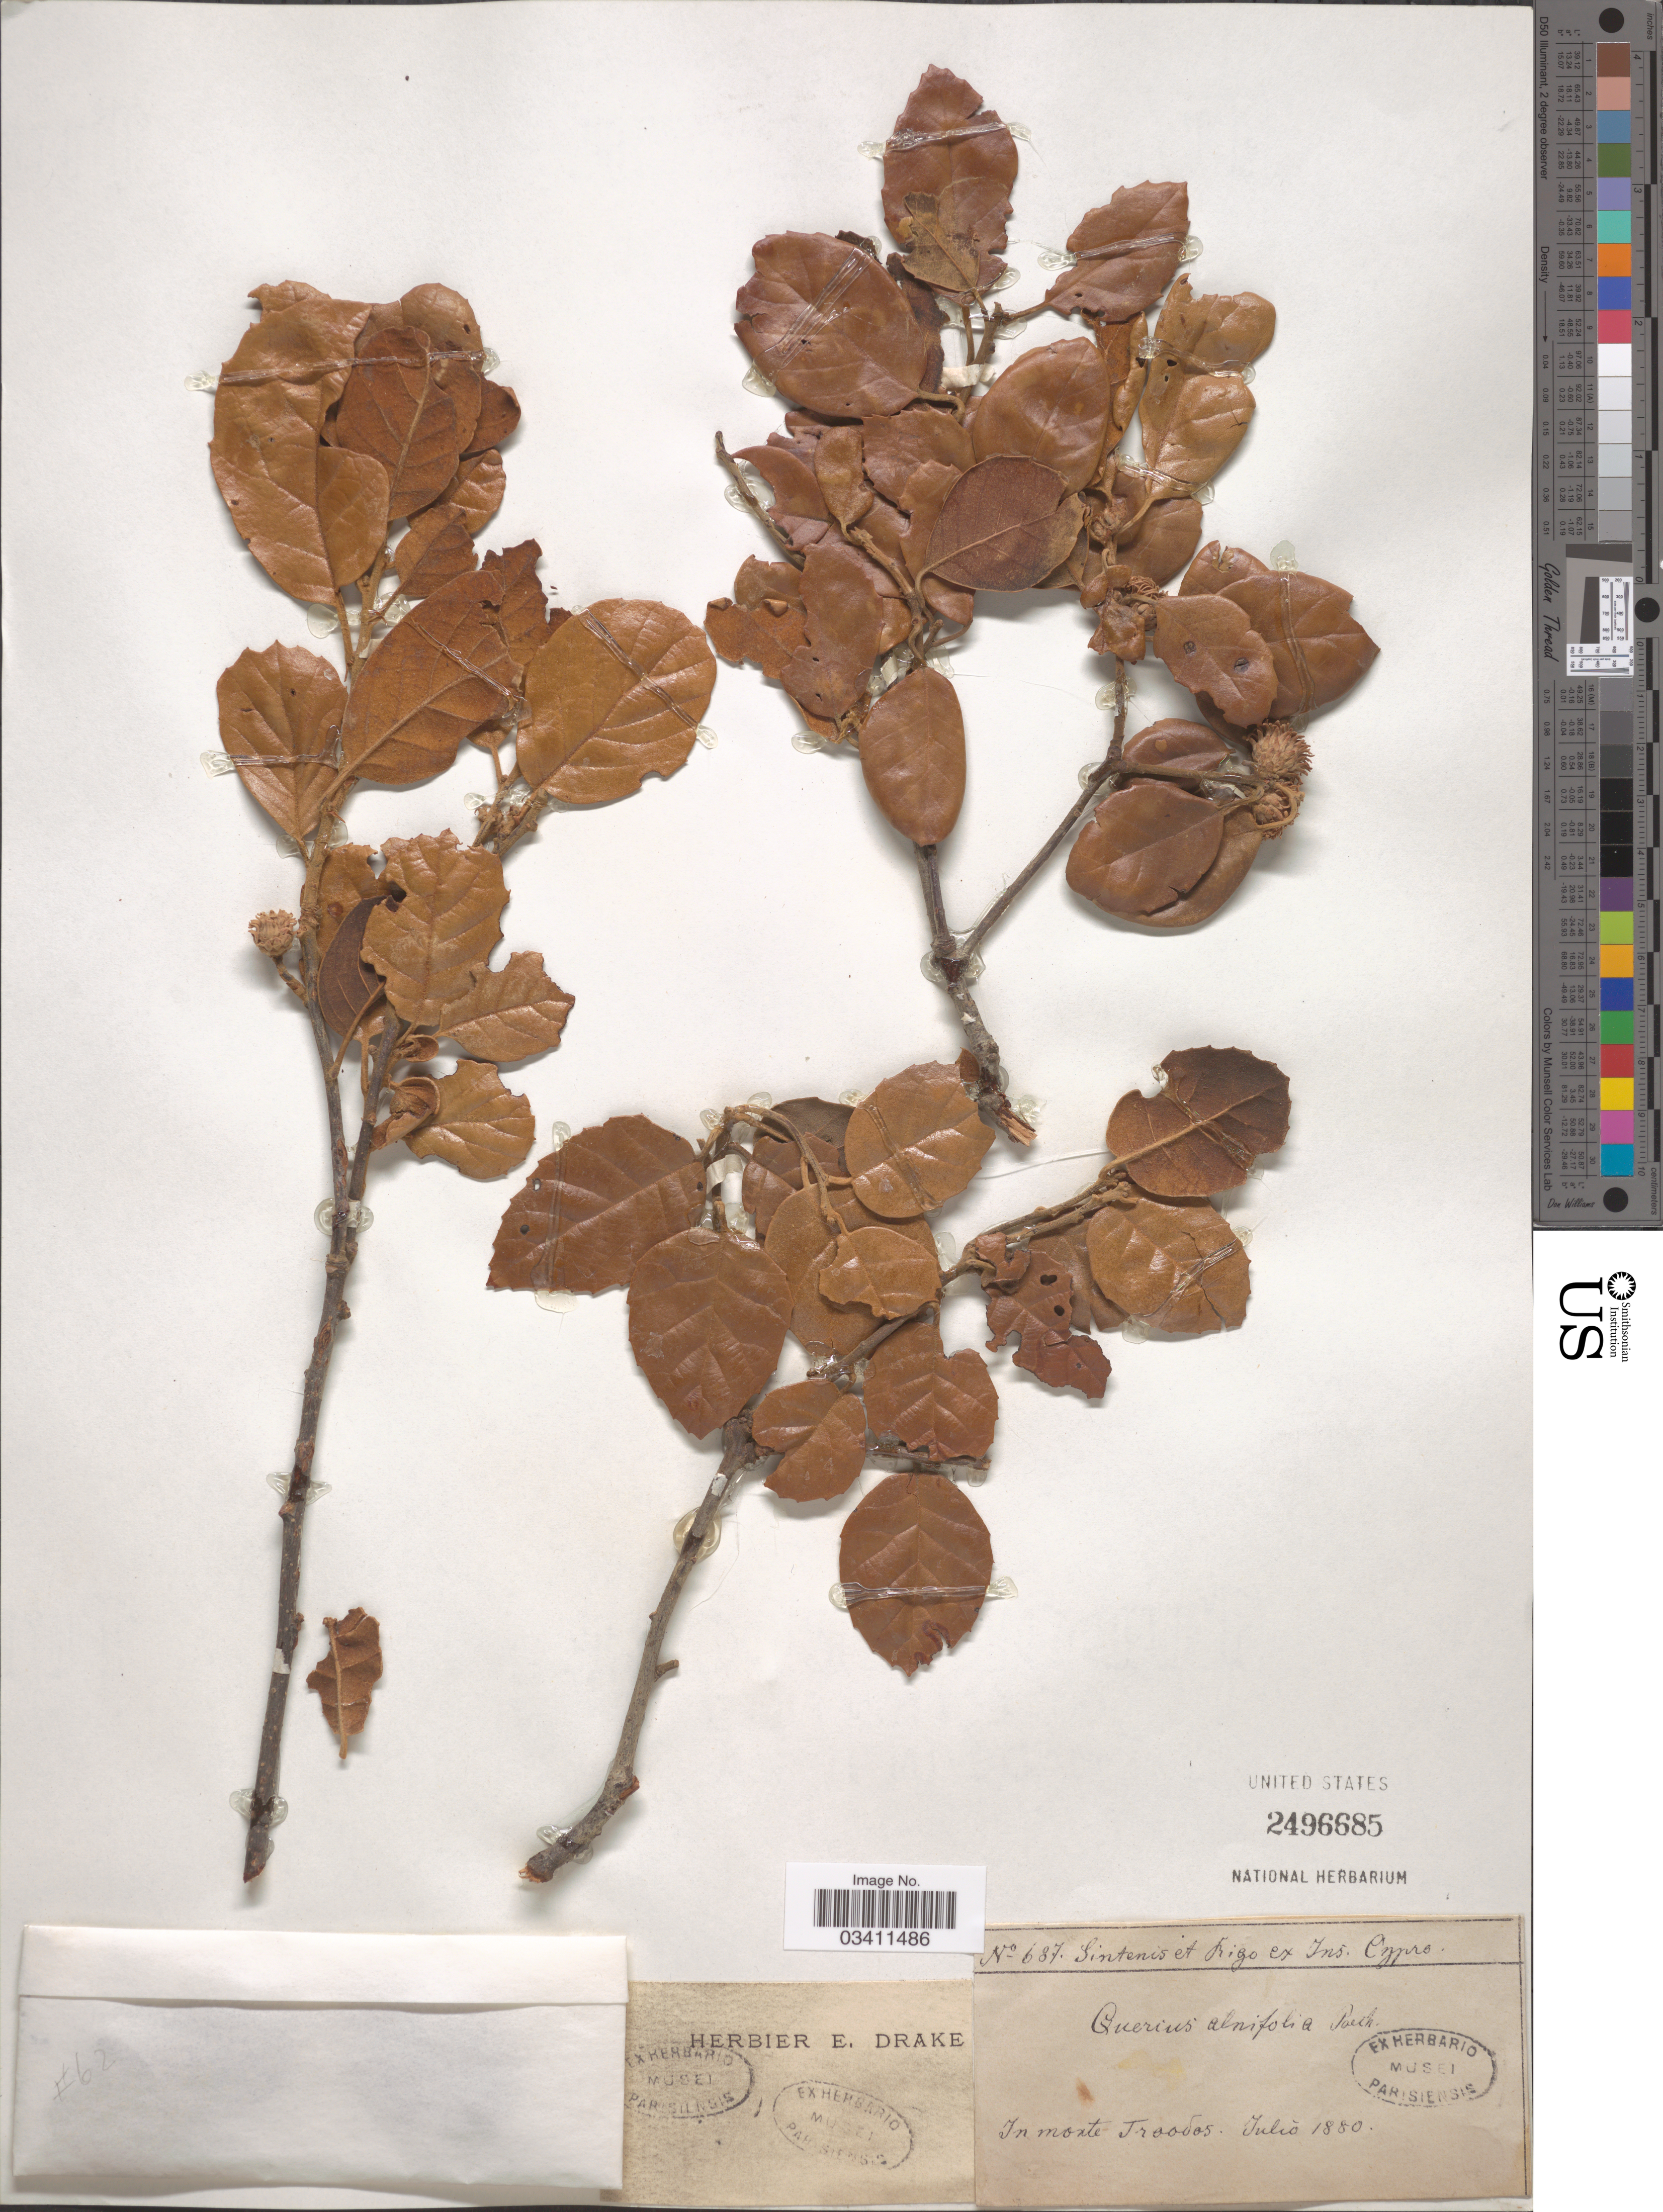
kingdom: Plantae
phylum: Tracheophyta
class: Magnoliopsida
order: Fagales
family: Fagaceae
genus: Quercus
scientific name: Quercus alnifolia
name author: Poech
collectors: -. Sintenis & -- Rigo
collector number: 687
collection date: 1880-07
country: Cyprus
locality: Ins. Cyprs. In monte Troodos.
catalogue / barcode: US 2496685